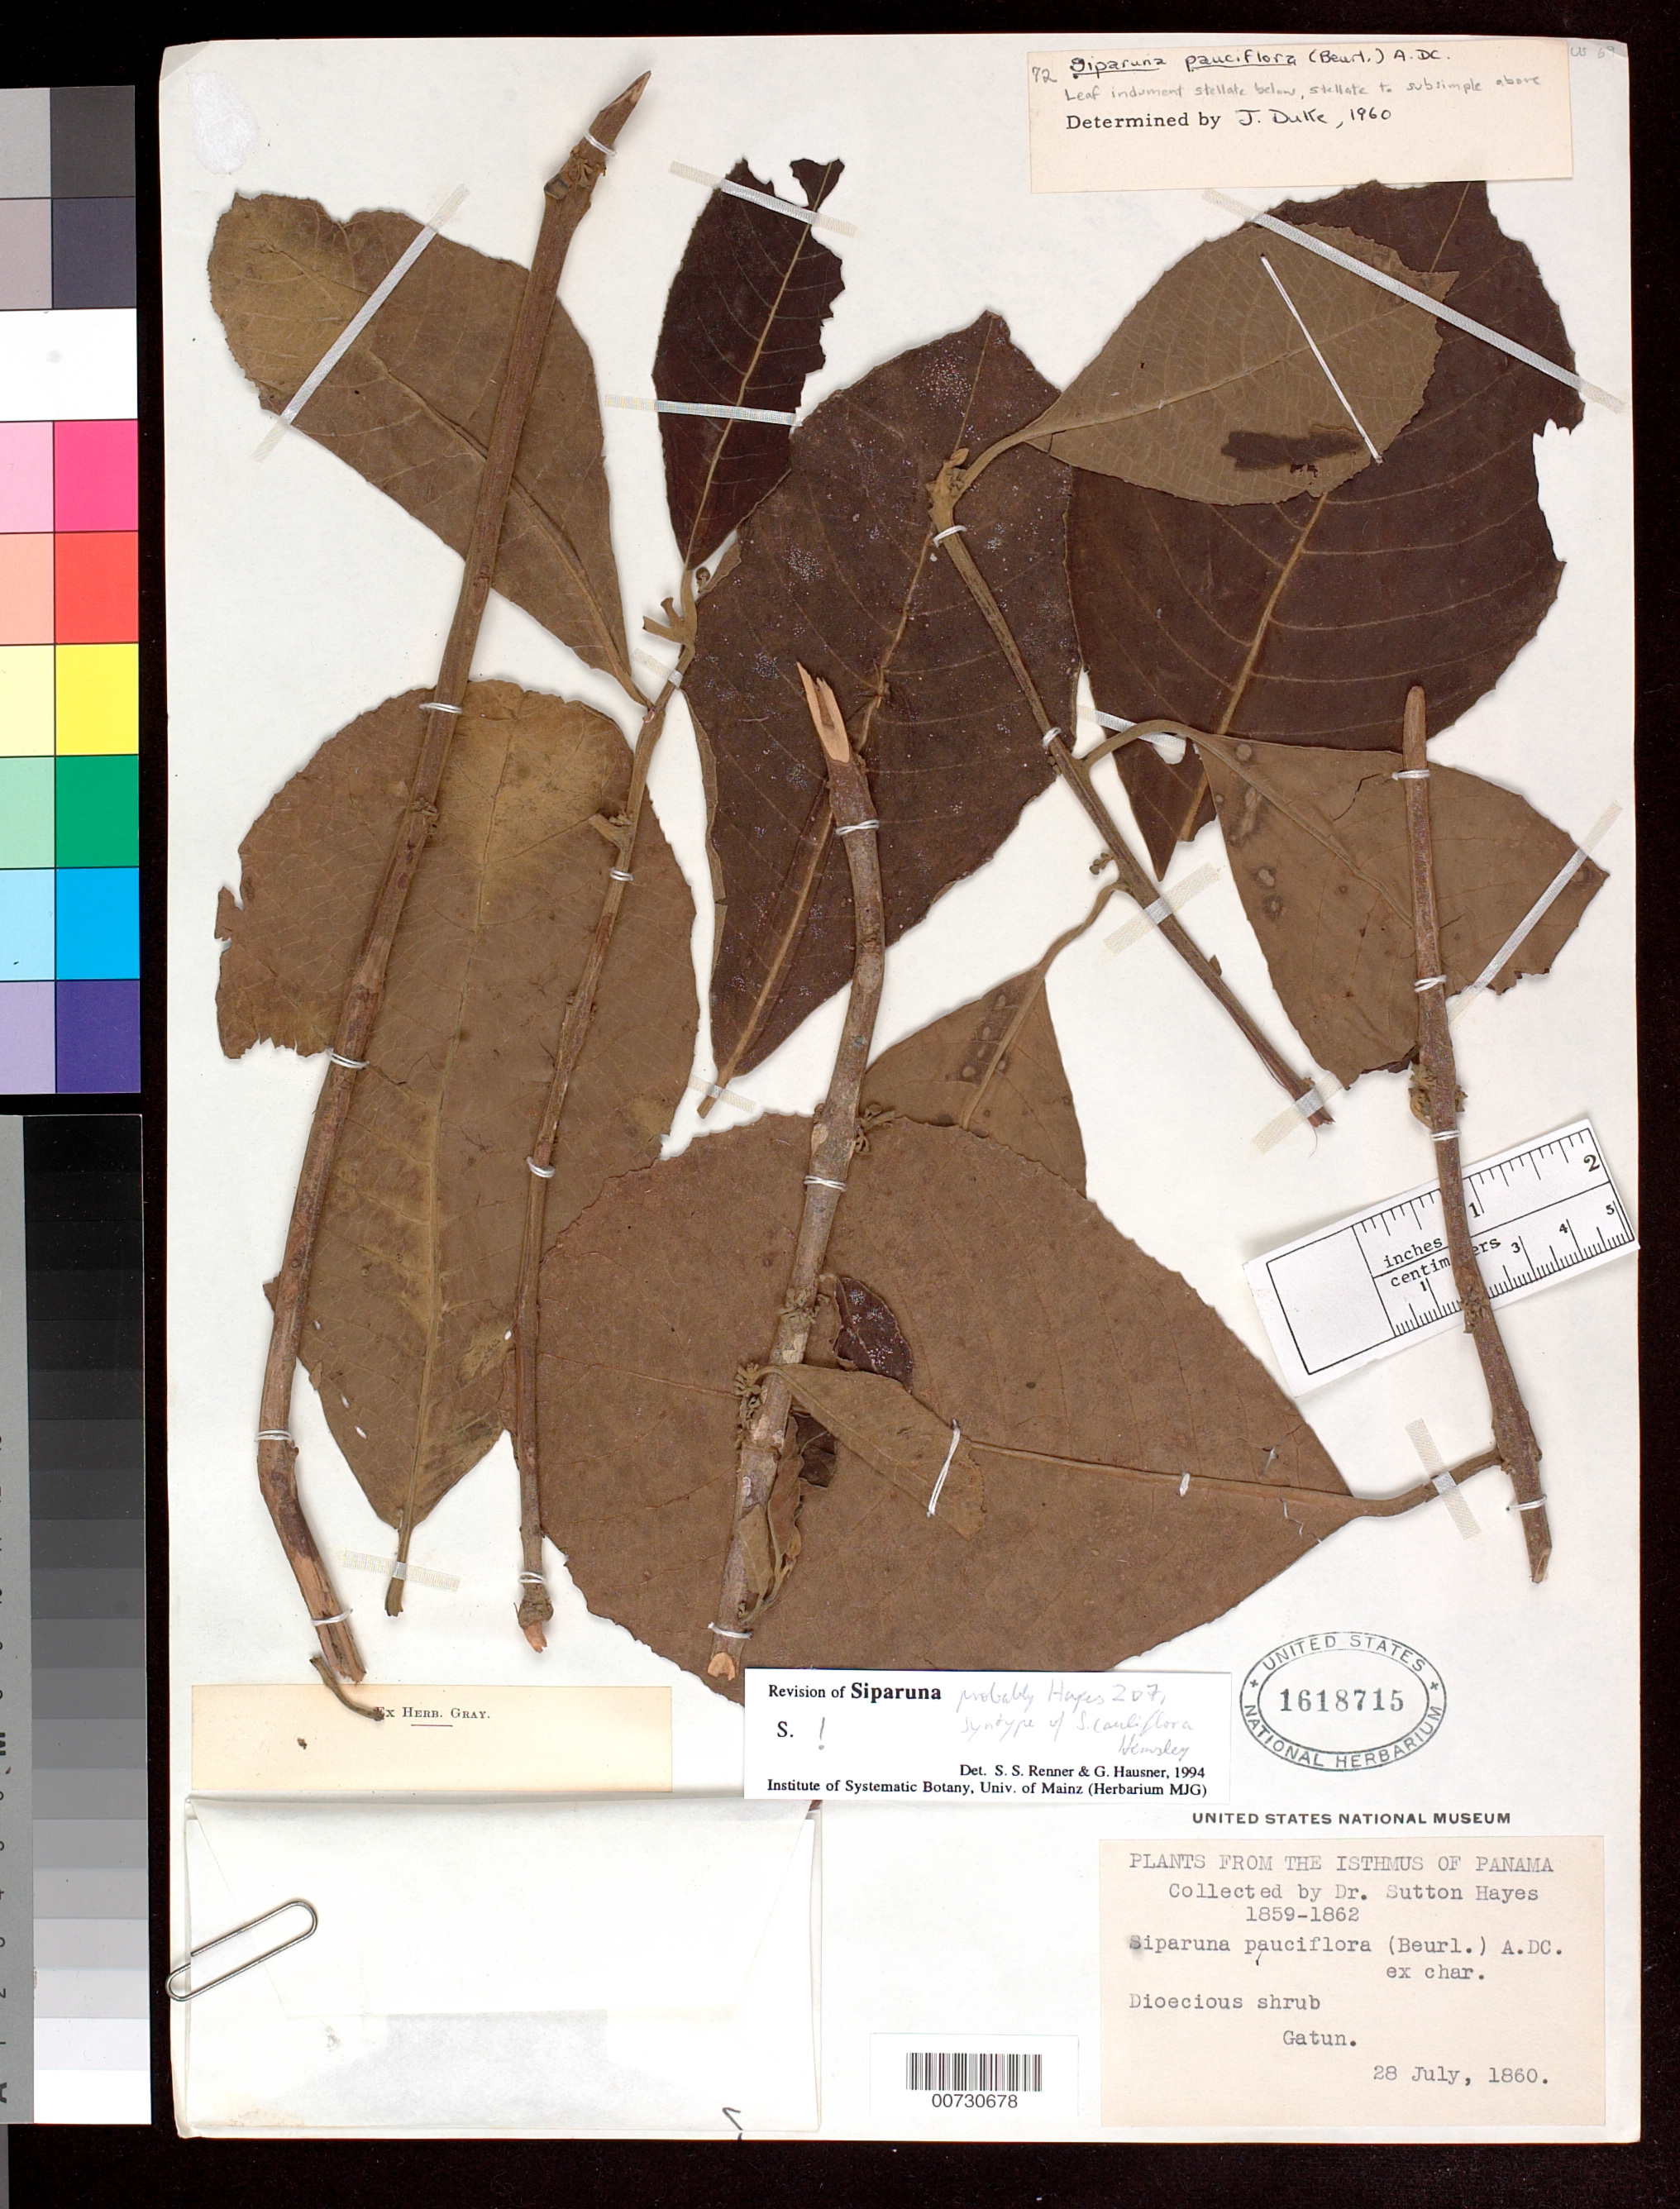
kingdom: Plantae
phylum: Tracheophyta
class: Magnoliopsida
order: Laurales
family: Siparunaceae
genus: Siparuna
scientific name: Siparuna cauliflora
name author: Hemsl.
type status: Isolectotype; Isosyntype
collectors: S. Hayes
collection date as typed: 28 Jul 1860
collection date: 1860-07-28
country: Panama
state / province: Colón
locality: Gatun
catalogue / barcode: US 1618715